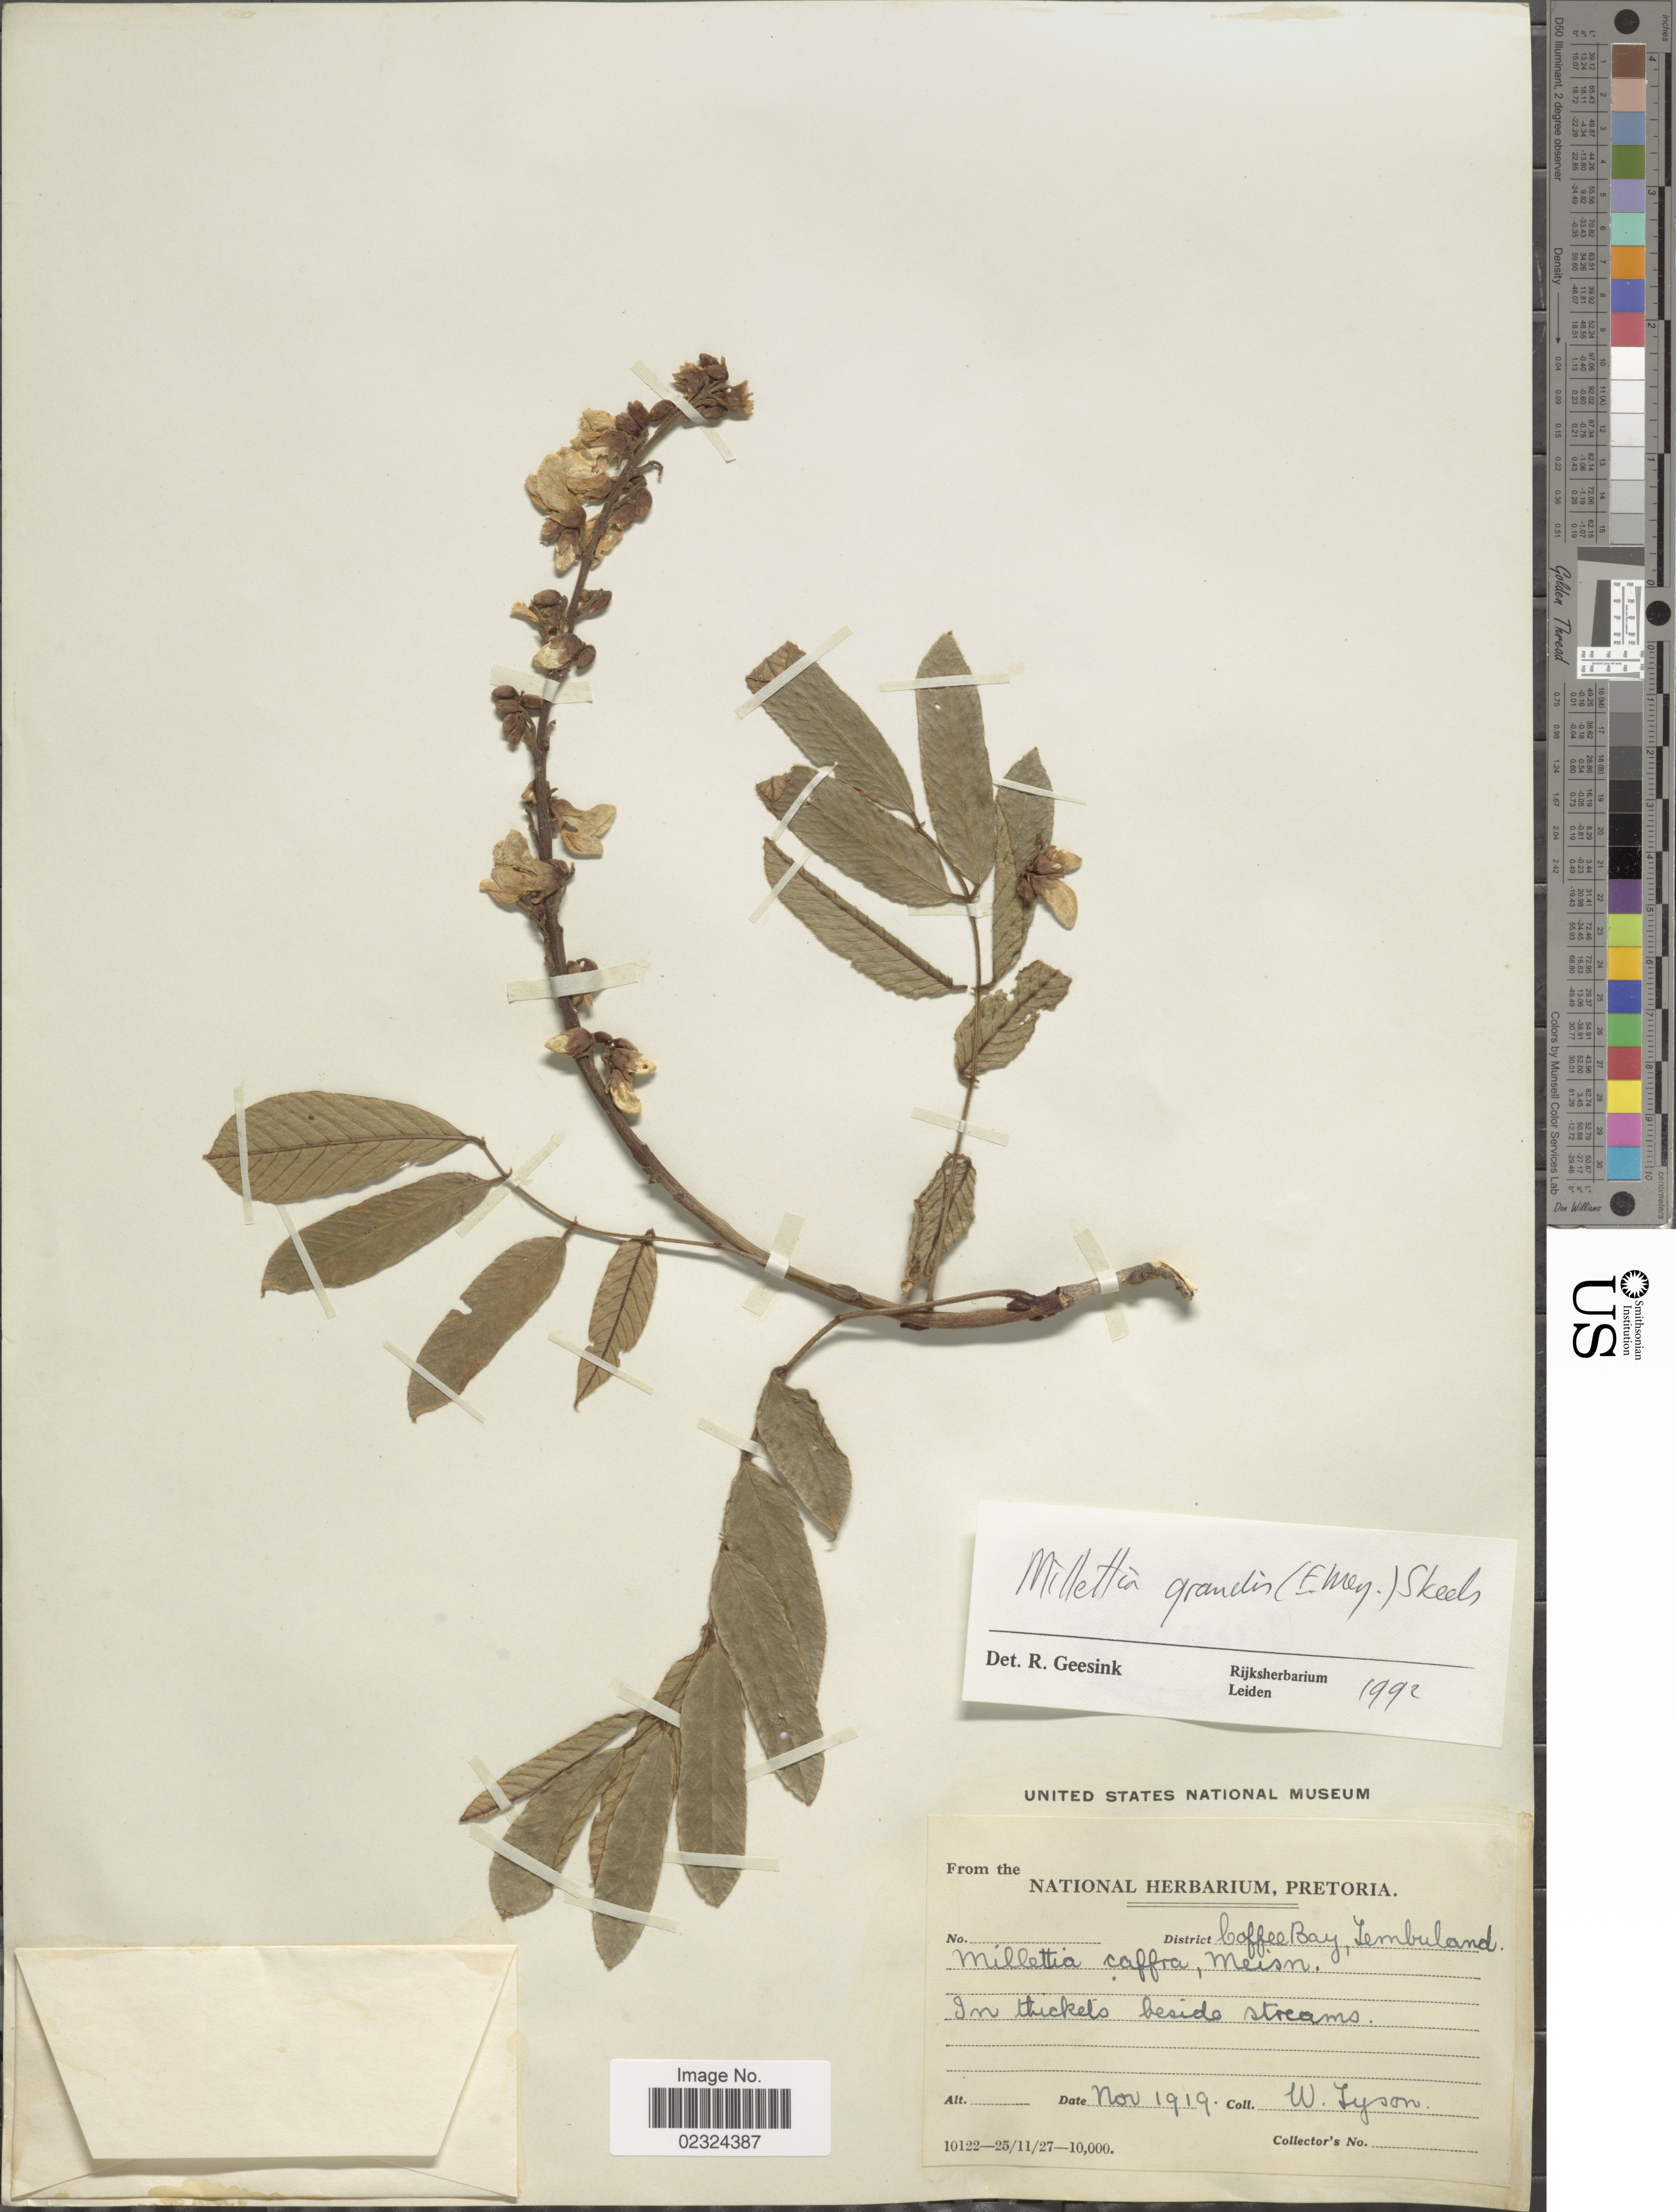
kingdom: Plantae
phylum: Tracheophyta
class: Magnoliopsida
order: Fabales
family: Fabaceae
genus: Millettia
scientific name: Millettia grandis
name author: Skeels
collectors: W. Tyson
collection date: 1919-11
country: South Africa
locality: Coffee Bay, Tembuland.